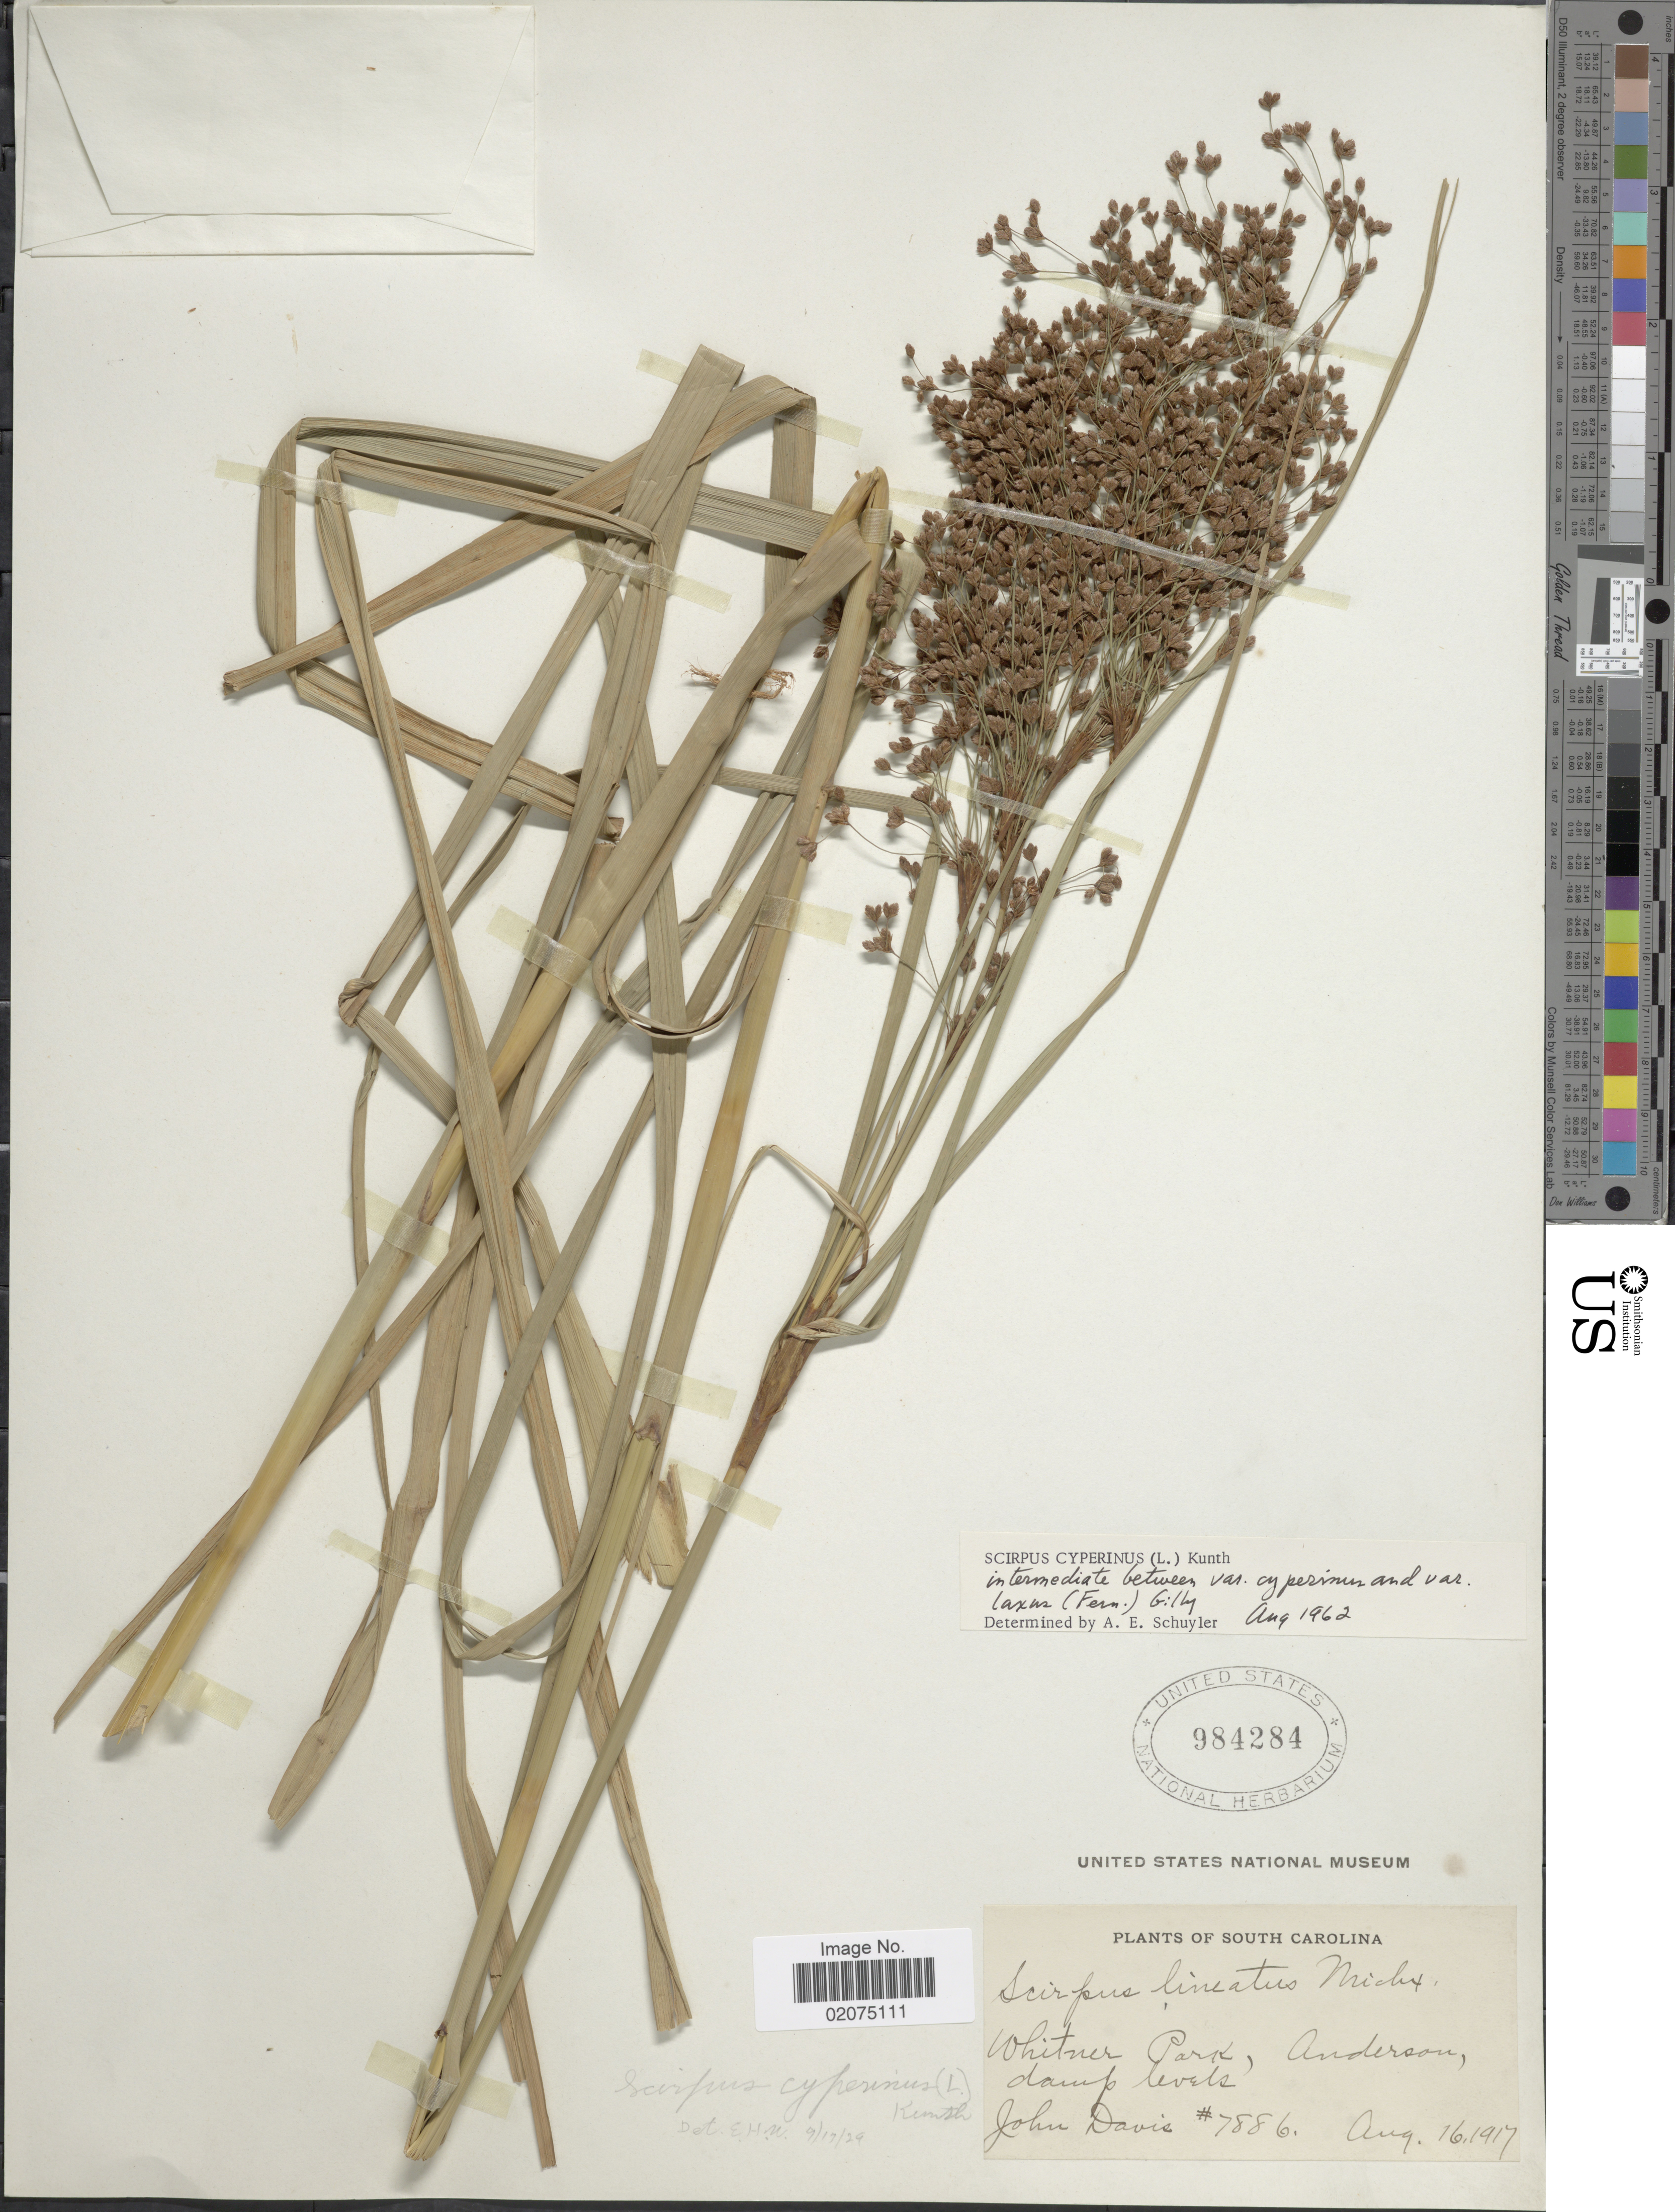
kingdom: Plantae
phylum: Tracheophyta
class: Liliopsida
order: Poales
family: Cyperaceae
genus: Scirpus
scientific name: Scirpus cyperinus (L.) Kunth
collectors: J. Davis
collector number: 7886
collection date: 1917-08-16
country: United States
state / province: South Carolina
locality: Whitner Park, Anderson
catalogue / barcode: US 984284